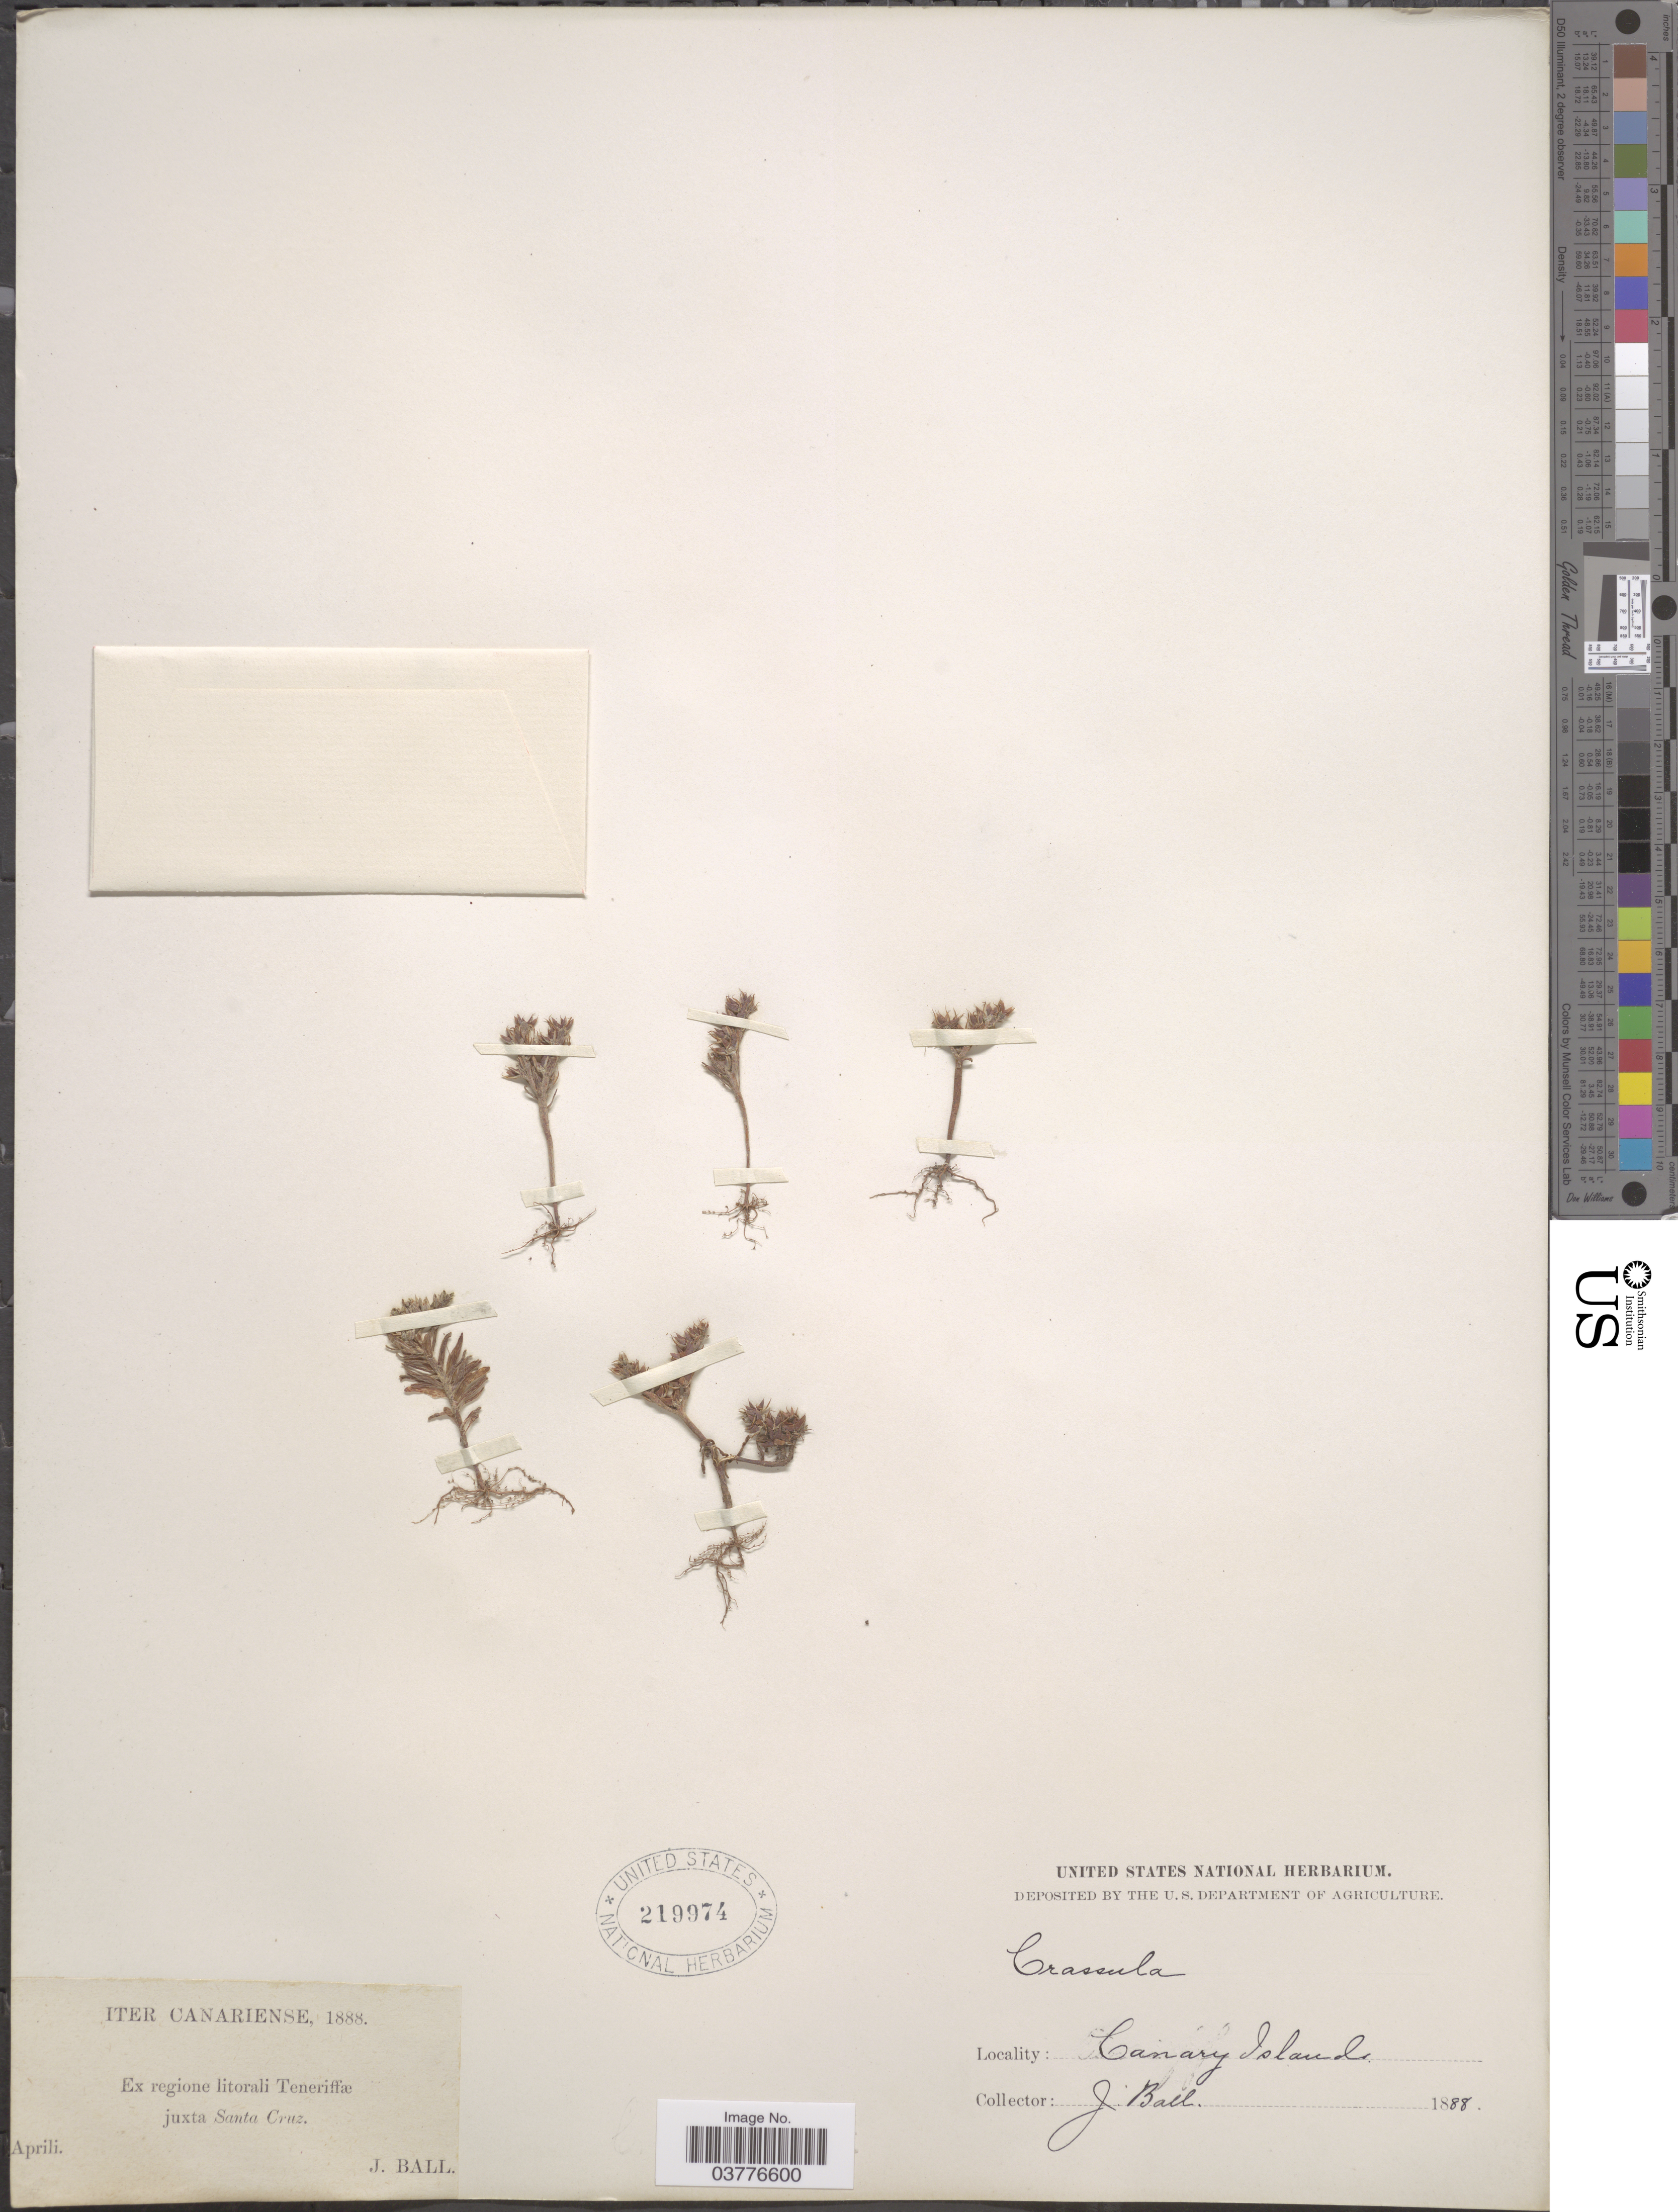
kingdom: Plantae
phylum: Tracheophyta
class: Magnoliopsida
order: Saxifragales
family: Crassulaceae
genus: Crassula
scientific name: Crassula sp.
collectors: J. Ball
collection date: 1888-04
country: Spain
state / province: Canarias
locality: Iter Canariense. Ex regione litorali Teneriffae juxta Santa Cruz. Canary Island.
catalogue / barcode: US 219974